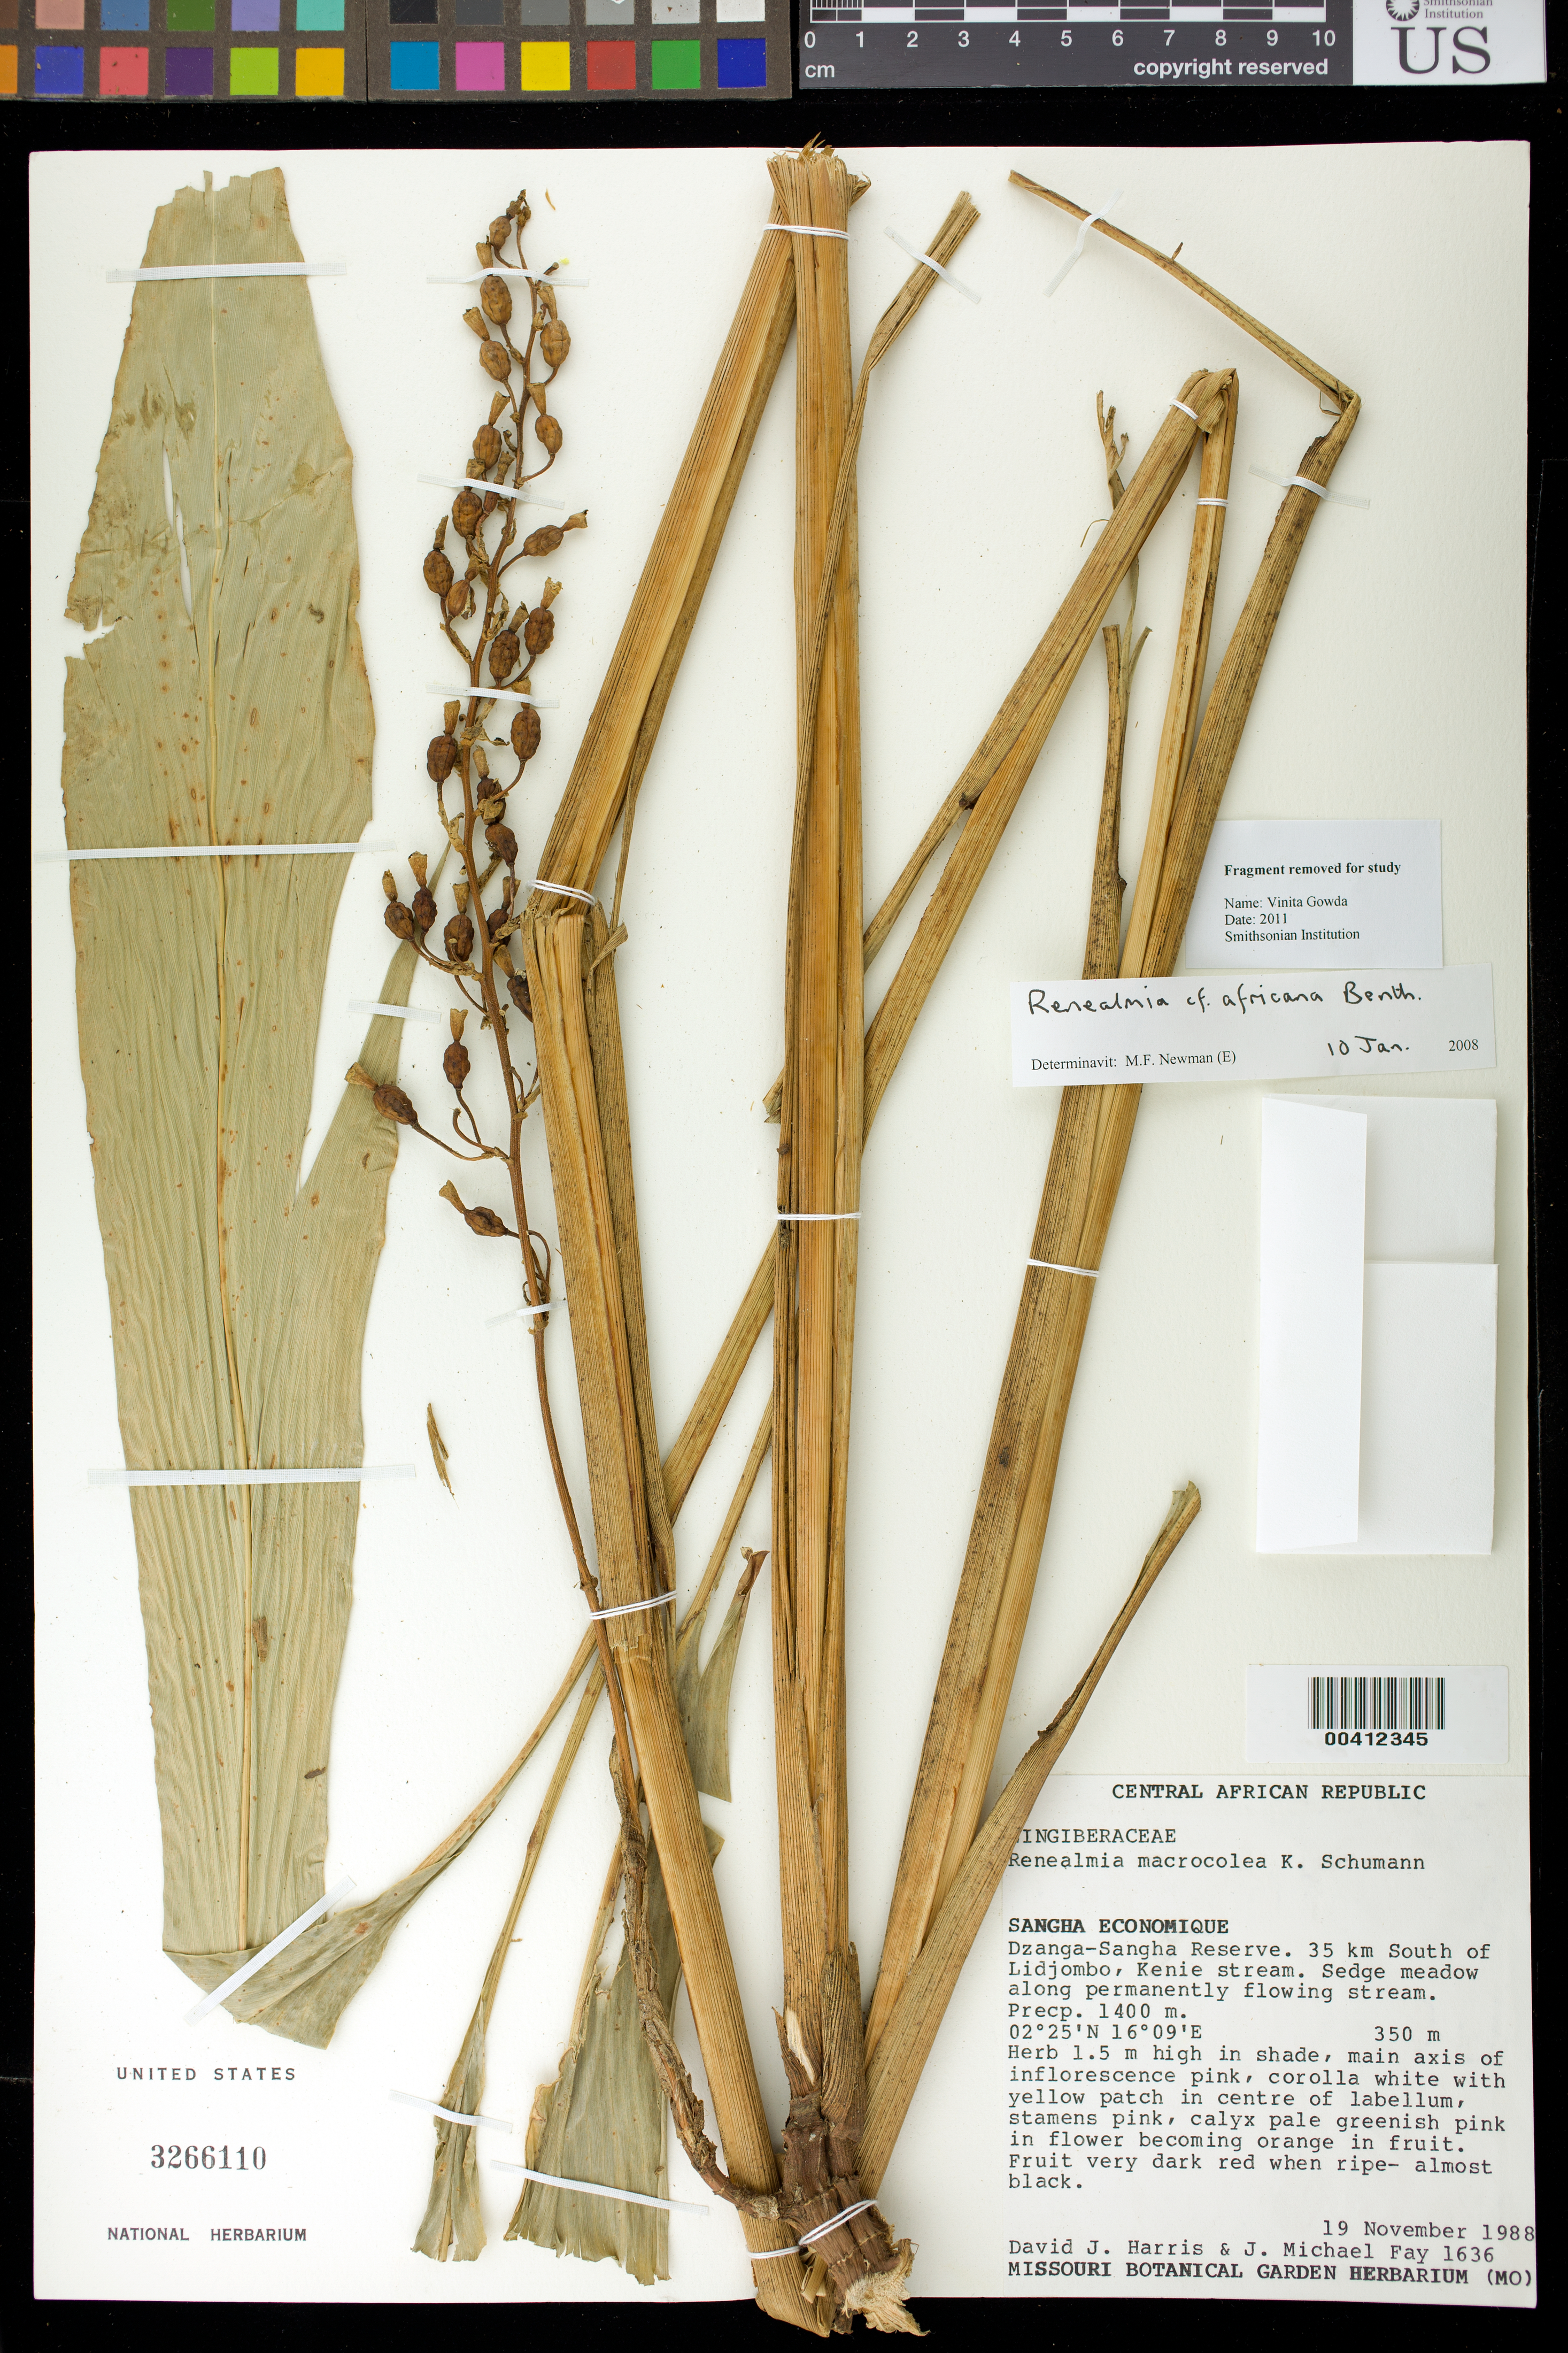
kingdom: Plantae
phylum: Tracheophyta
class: Liliopsida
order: Zingiberales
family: Zingiberaceae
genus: Renealmia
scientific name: Renealmia africana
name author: Benth.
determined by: Newman, M. F.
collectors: D. J. Harris & J. M. Fay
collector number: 1636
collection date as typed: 19 Nov 1988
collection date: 1988-11-19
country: Central African Republic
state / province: Sangha-Mbaere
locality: Dzanga-Sangha Reserve, 35 km. S of Lidjombo, Kemie Stream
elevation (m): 350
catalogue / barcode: US 3266110